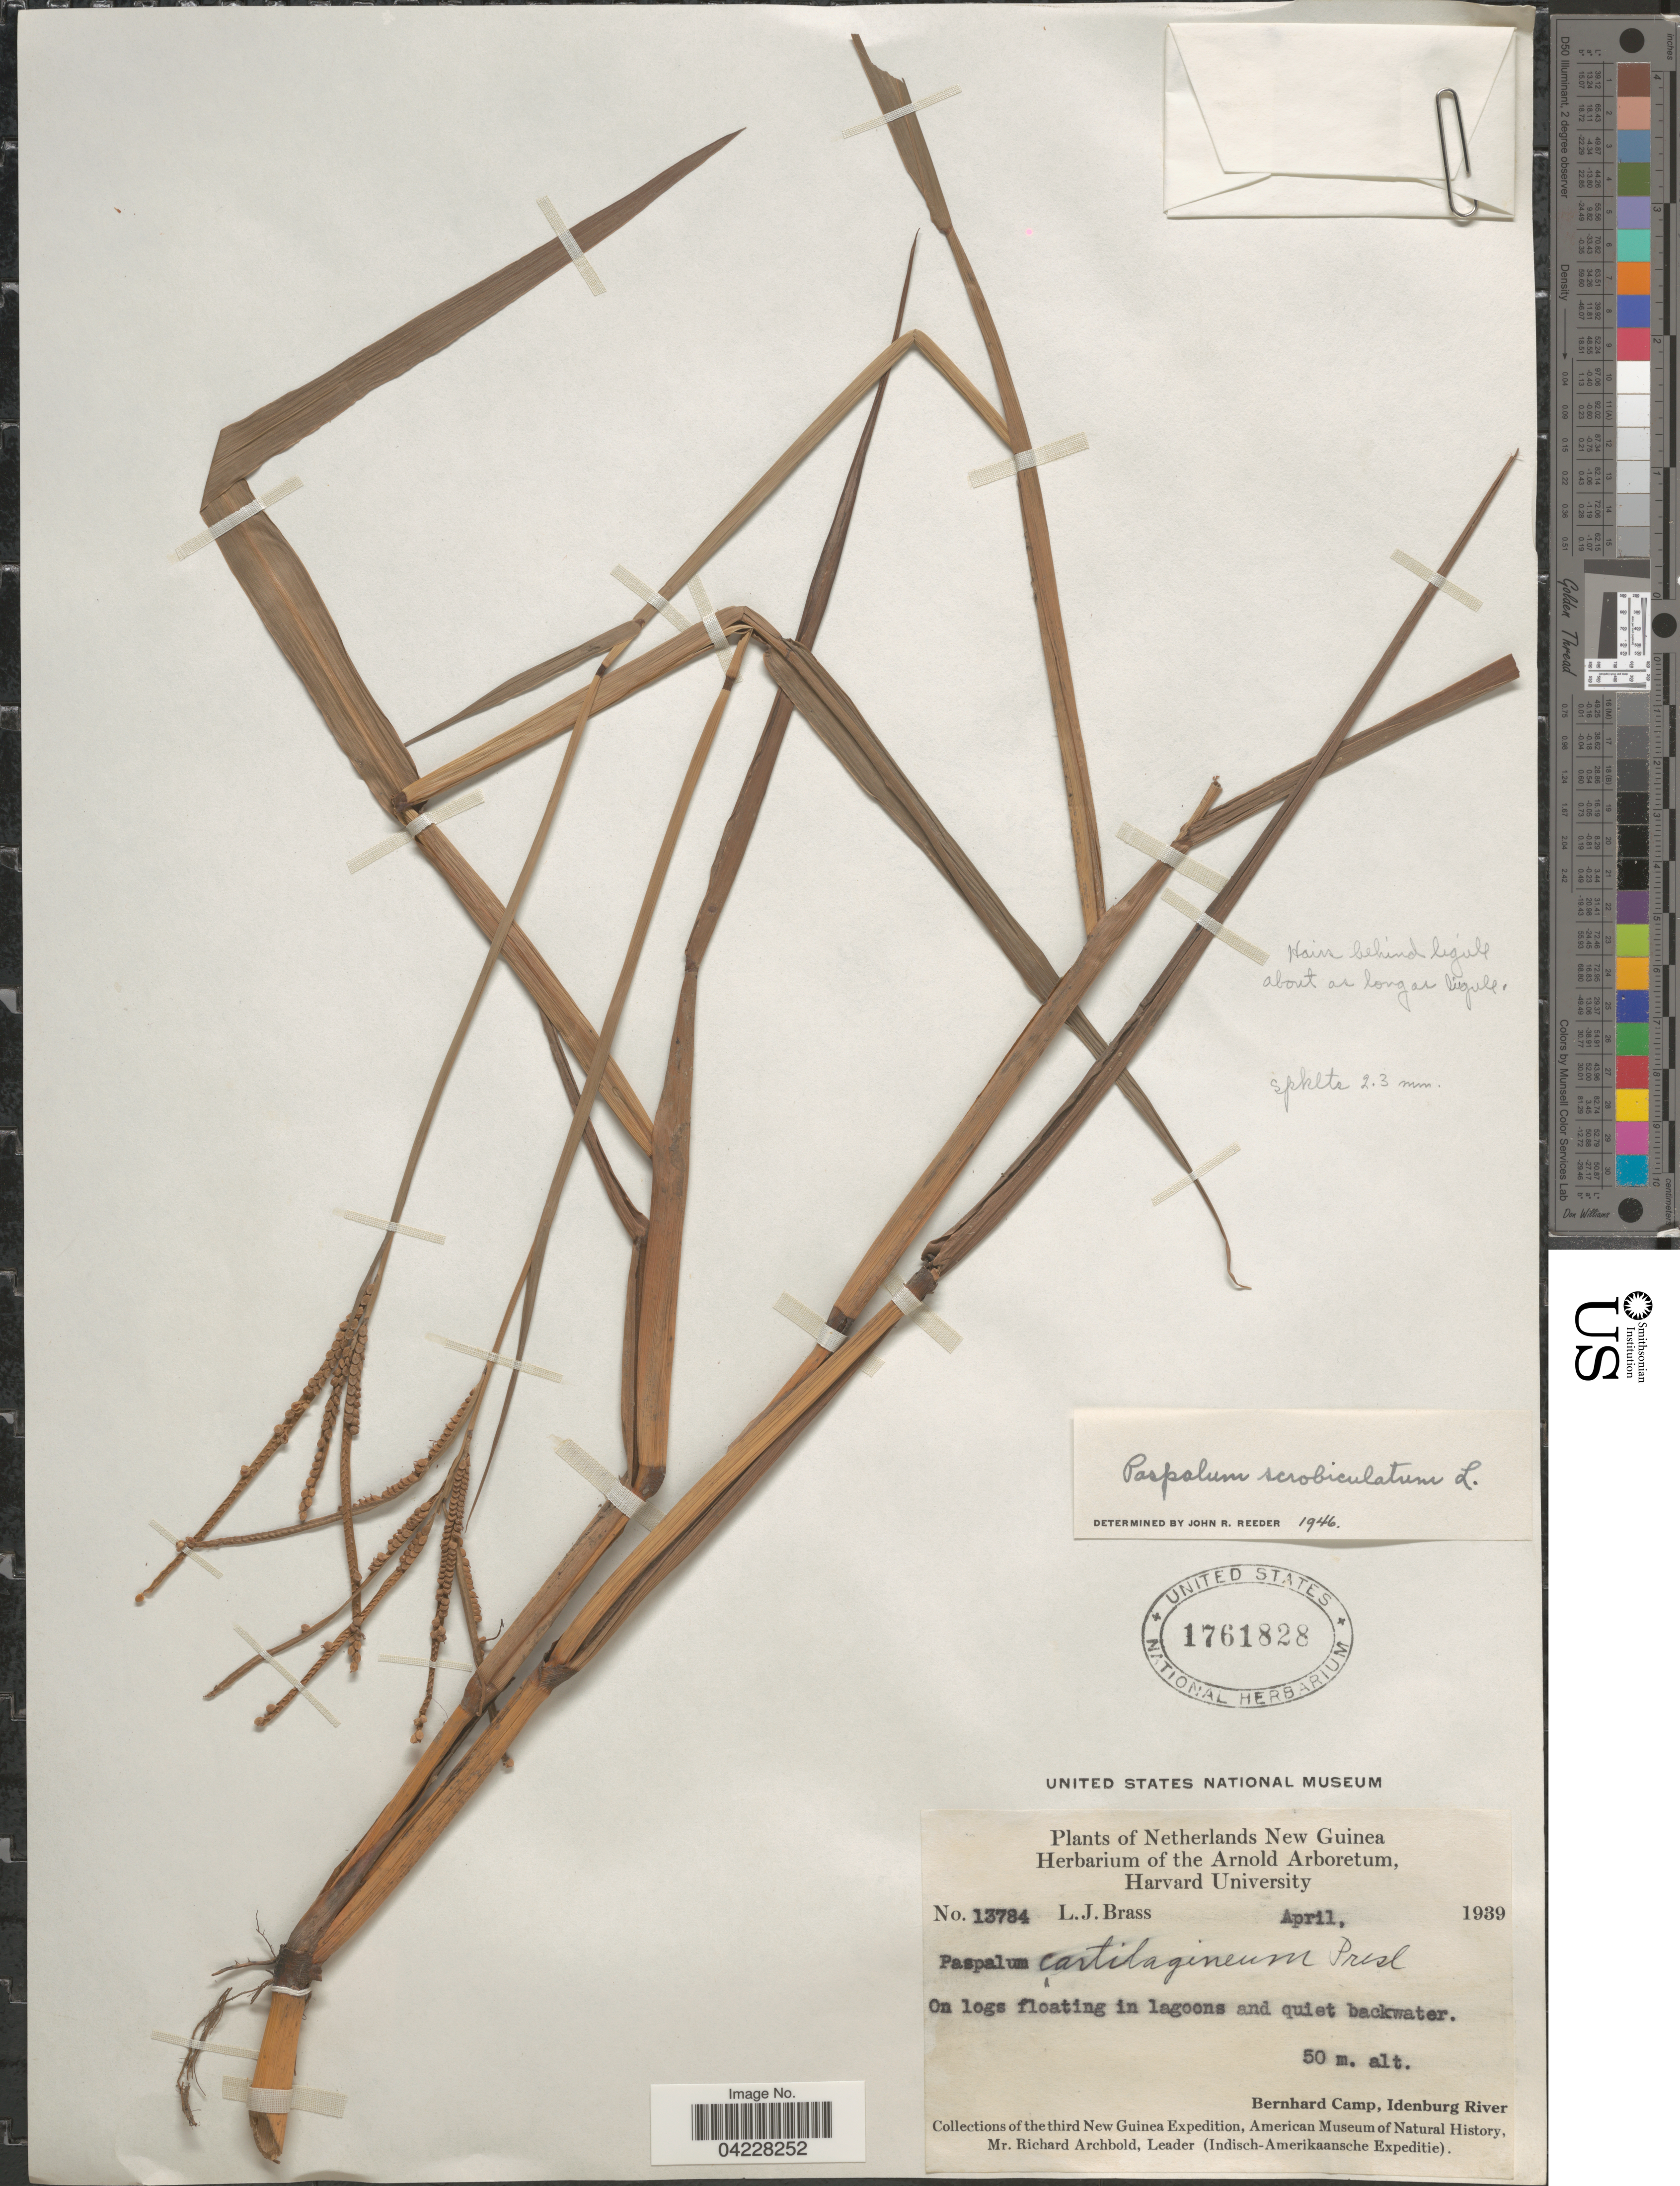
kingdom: Plantae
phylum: Tracheophyta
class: Liliopsida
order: Poales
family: Poaceae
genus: Paspalum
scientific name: Paspalum scrobiculatum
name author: L.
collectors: L. J. Brass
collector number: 13784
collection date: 1939-04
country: Indonesia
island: New Guinea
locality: Netherlands New Guinea. On logs floating in lagoons and quiet backwater. Bernhard Camp, Idenburg River. The third New Guinea Expedition, American Museum of Natural History. (Indisch-Amerikaansche Expeditie).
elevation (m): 50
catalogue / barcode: US 1761828